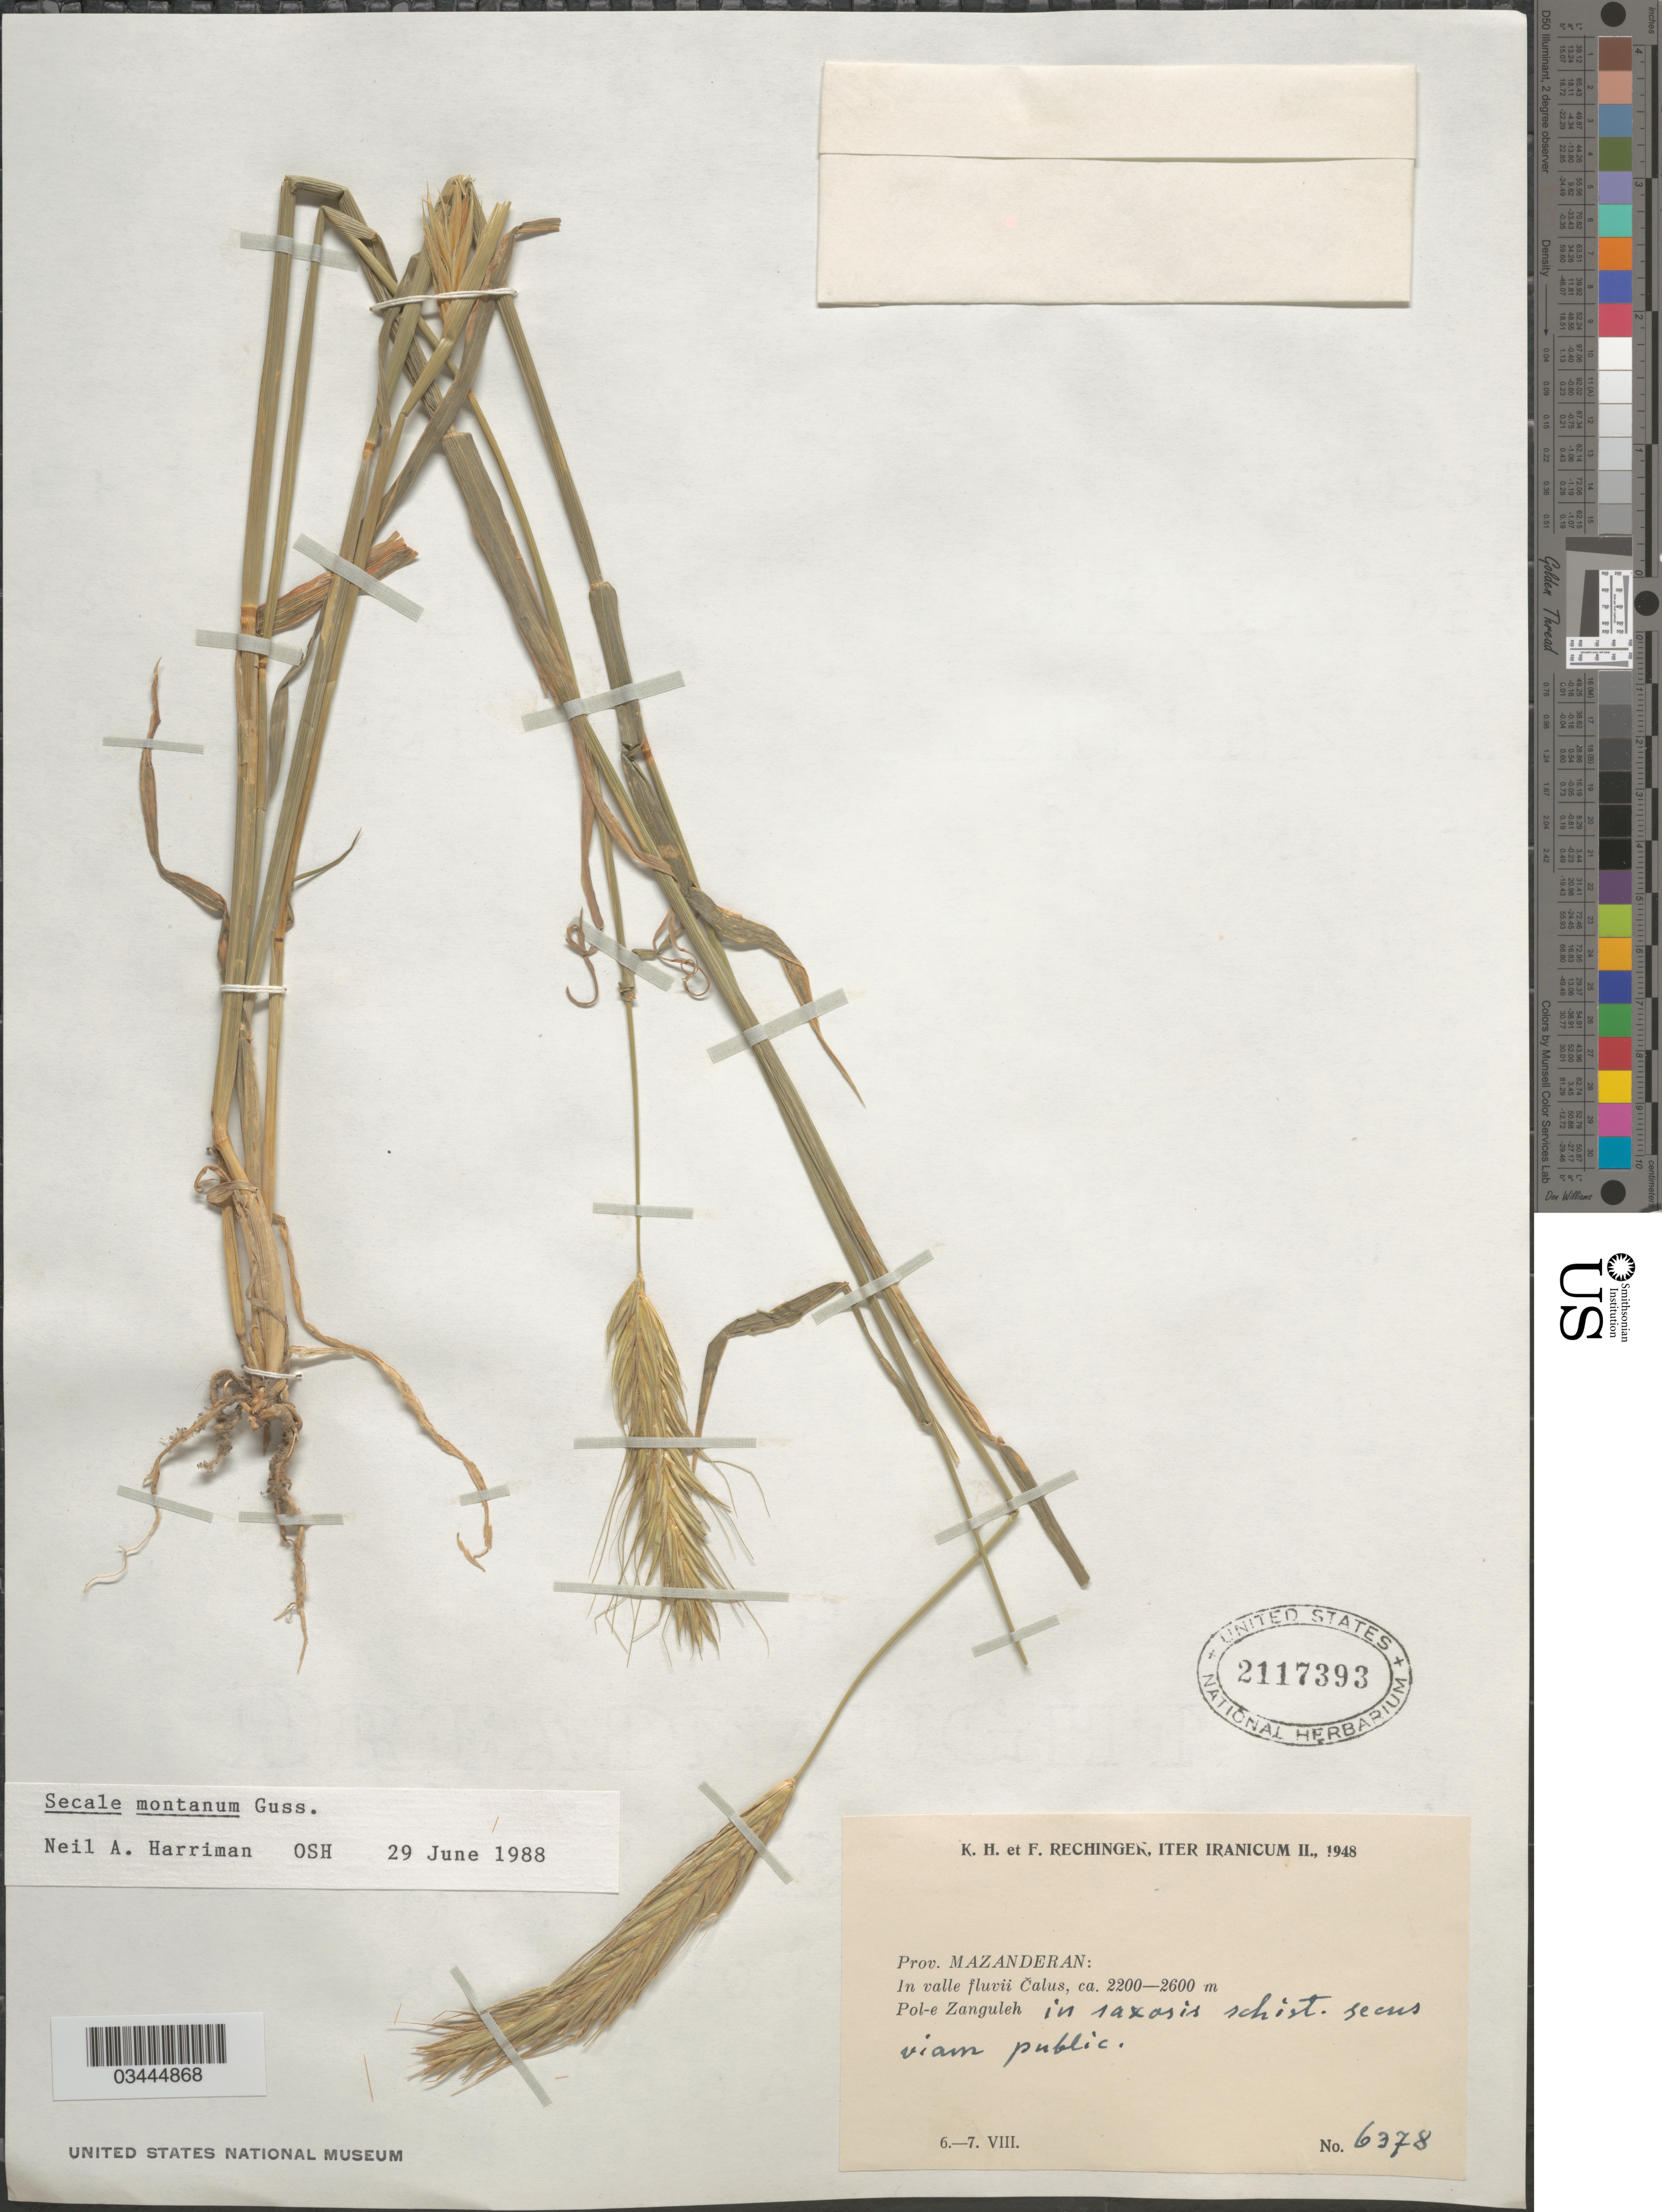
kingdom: Plantae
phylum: Tracheophyta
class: Liliopsida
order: Poales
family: Poaceae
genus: Secale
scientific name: Secale montanum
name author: Gussone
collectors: K. H. Rechinger & F. Rechinger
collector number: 6378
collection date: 1948-08-06/1948-08-07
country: Iran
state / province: Mazandaran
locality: Iter Iranicum II., [illegible text]948. Prov. Mazanderan: In valle fluvii Čalus. Pol-e Zanguleh in saxosis schist. secus viam public.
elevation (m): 2200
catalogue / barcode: US 2117393